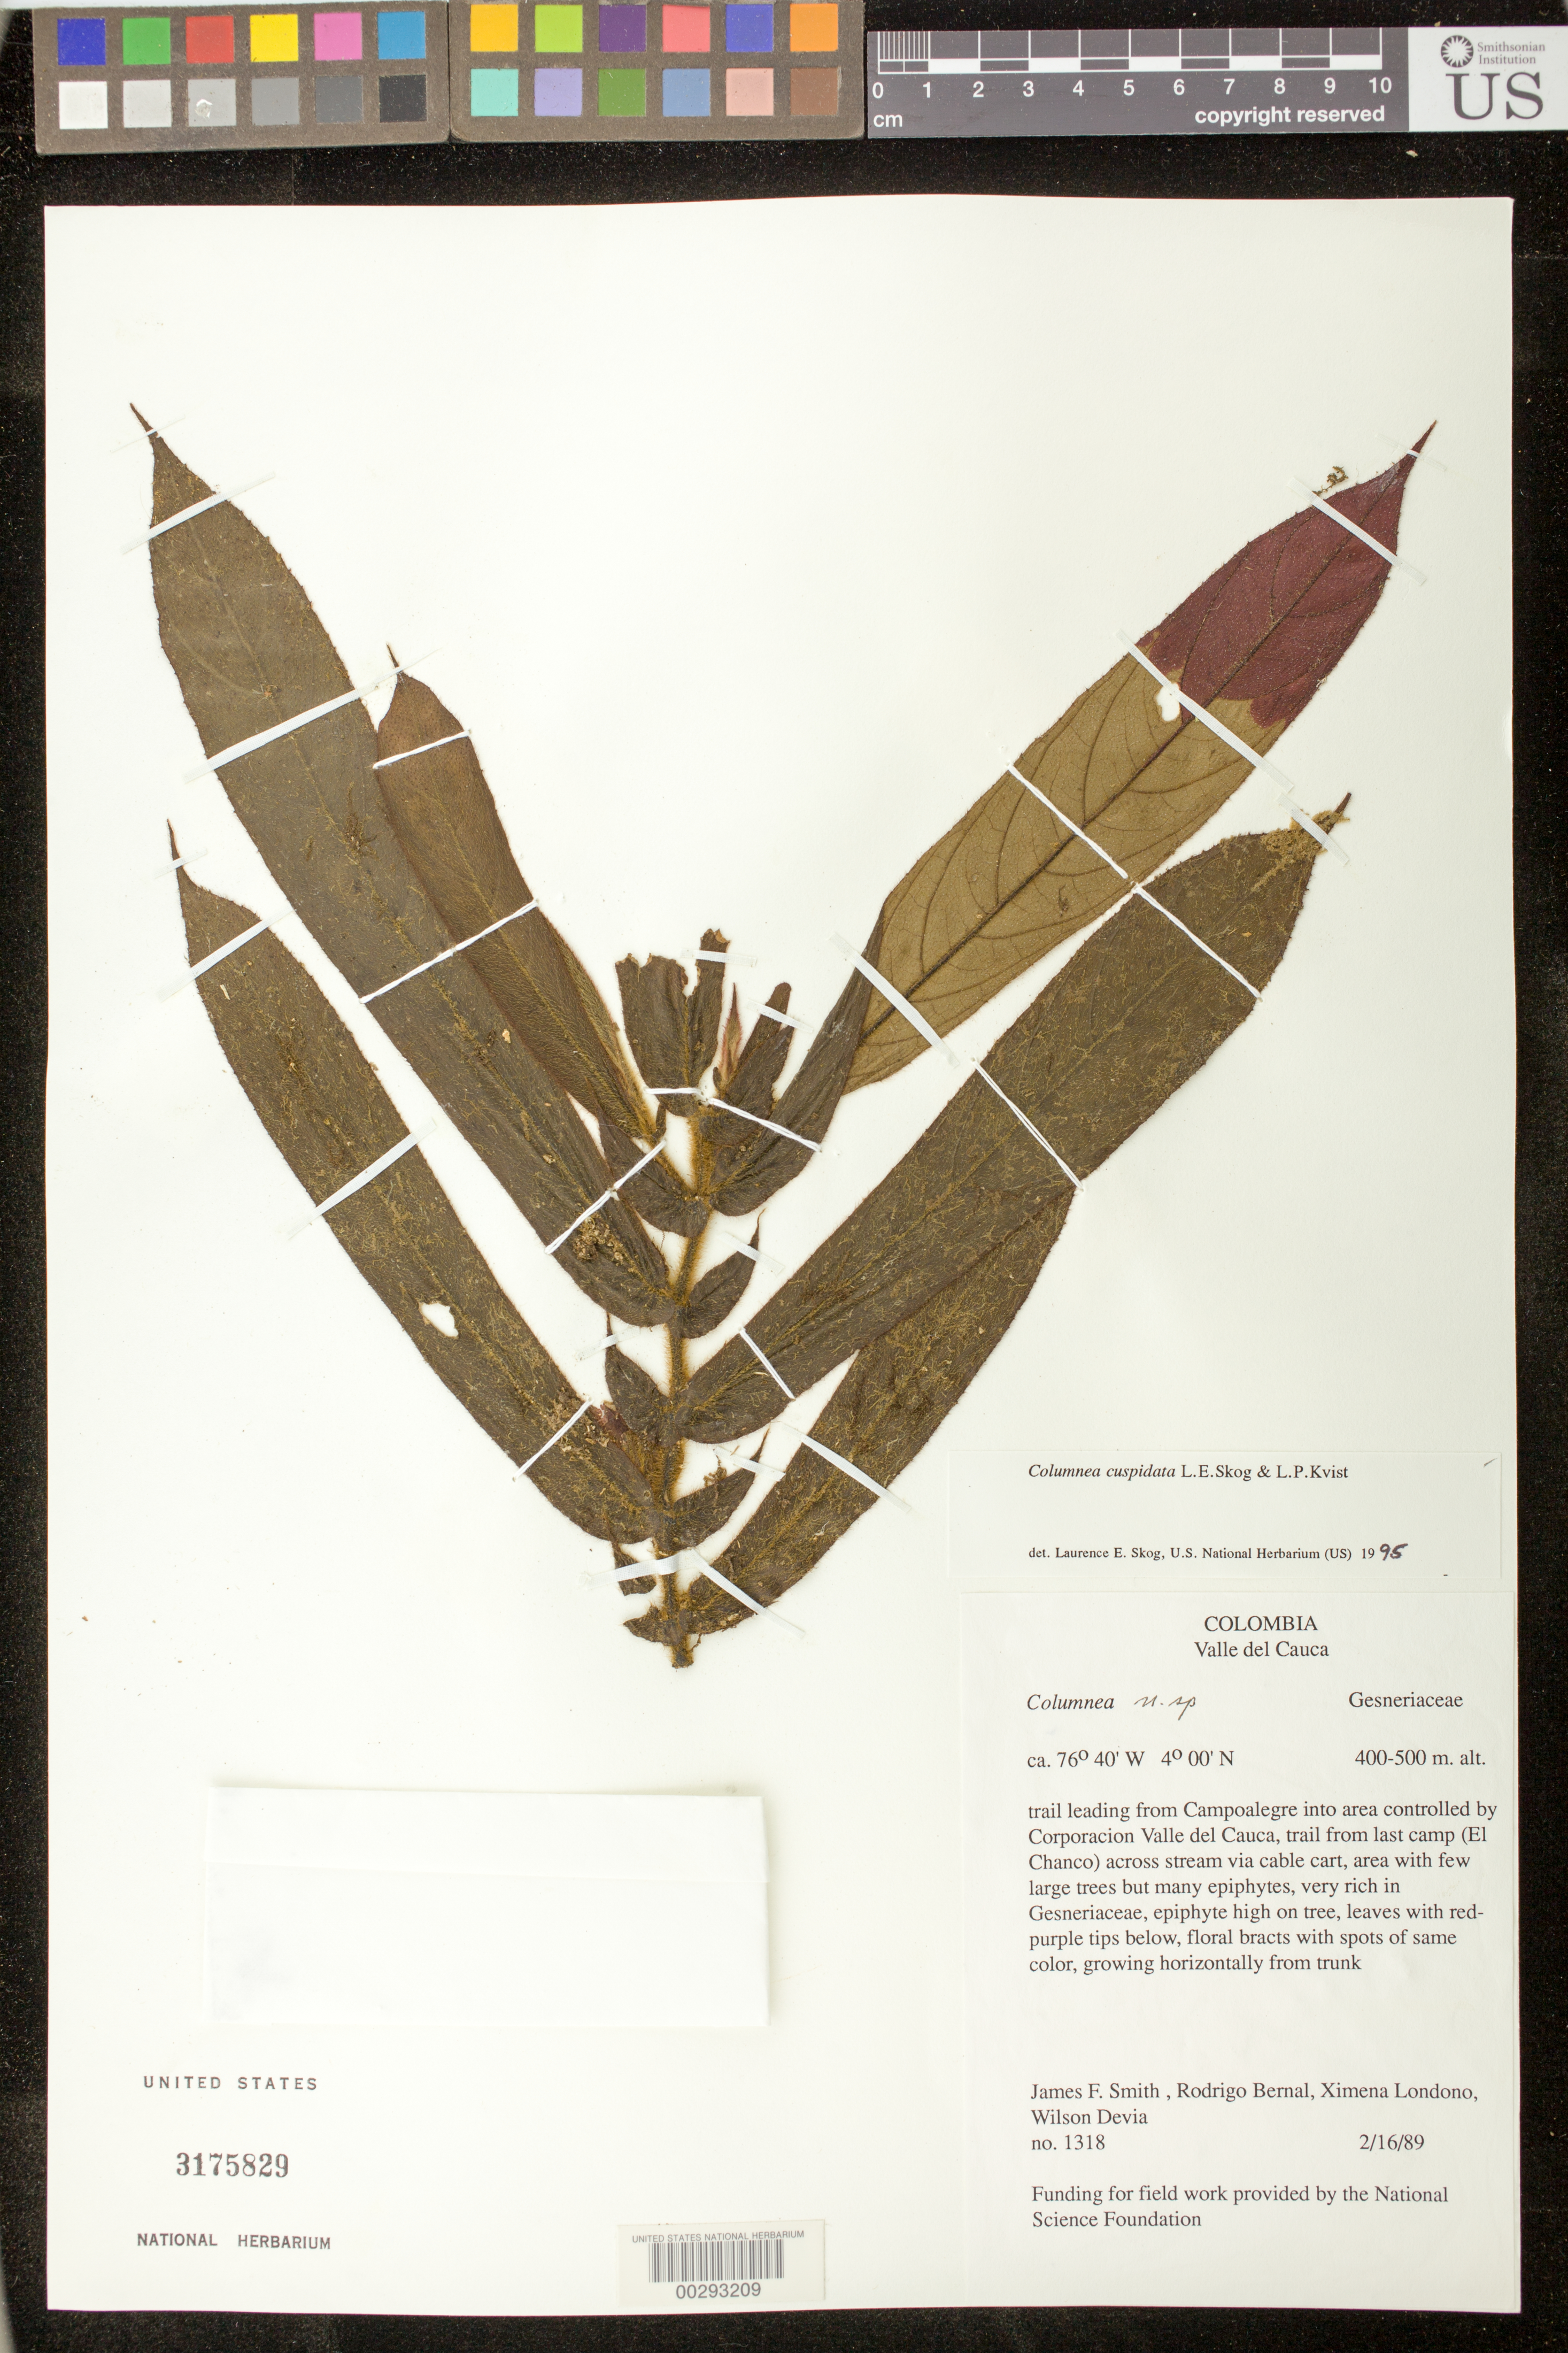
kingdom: Plantae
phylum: Tracheophyta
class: Magnoliopsida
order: Lamiales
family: Gesneriaceae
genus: Columnea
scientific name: Columnea cuspidata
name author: L.E. Skog & L.P. Kvist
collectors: J. Smith, R. Bernal, X. Londoño & W. Devia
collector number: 1318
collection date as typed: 16 Feb 1989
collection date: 1989-02-16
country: Colombia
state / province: Valle del Cauca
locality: From Campoalegre in area of Corporacion Valle del Cauca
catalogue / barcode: US 3175829